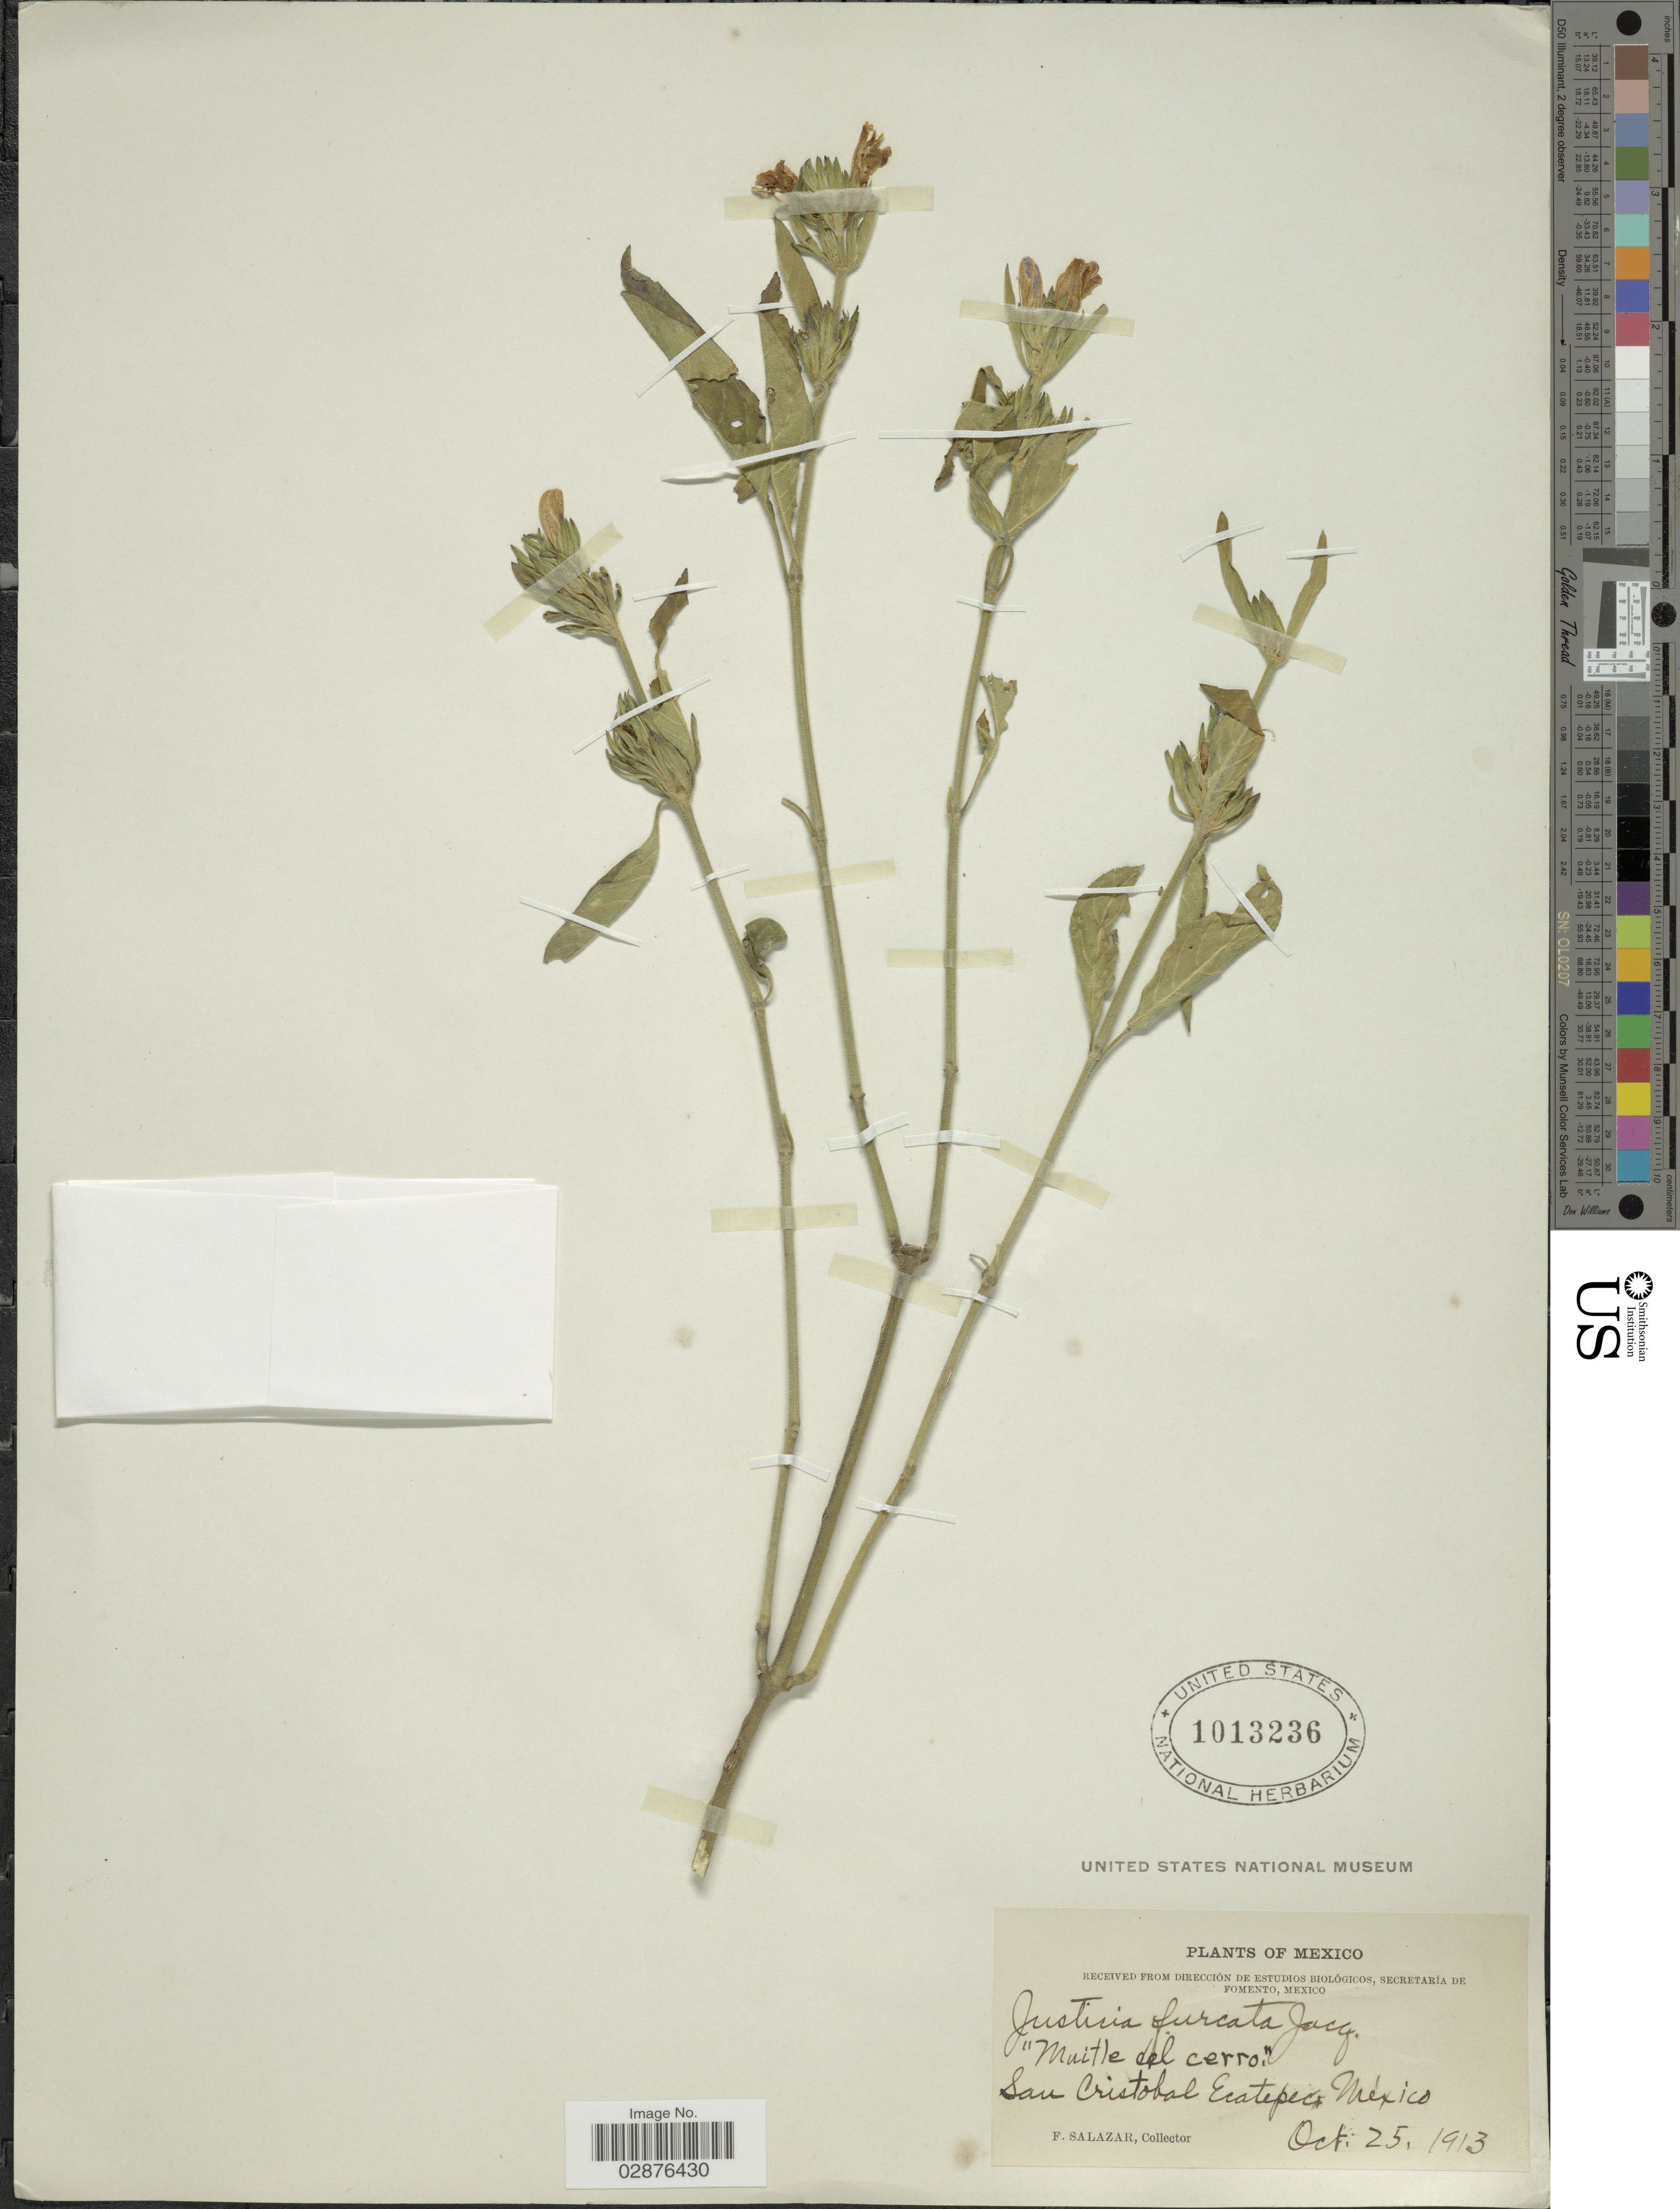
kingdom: Plantae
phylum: Tracheophyta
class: Magnoliopsida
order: Lamiales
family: Acanthaceae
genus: Justicia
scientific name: Justicia furcata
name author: Lam.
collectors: F. Salazar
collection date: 1913-10-25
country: Mexico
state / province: México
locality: Muitle del cerro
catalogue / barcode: US 1013236